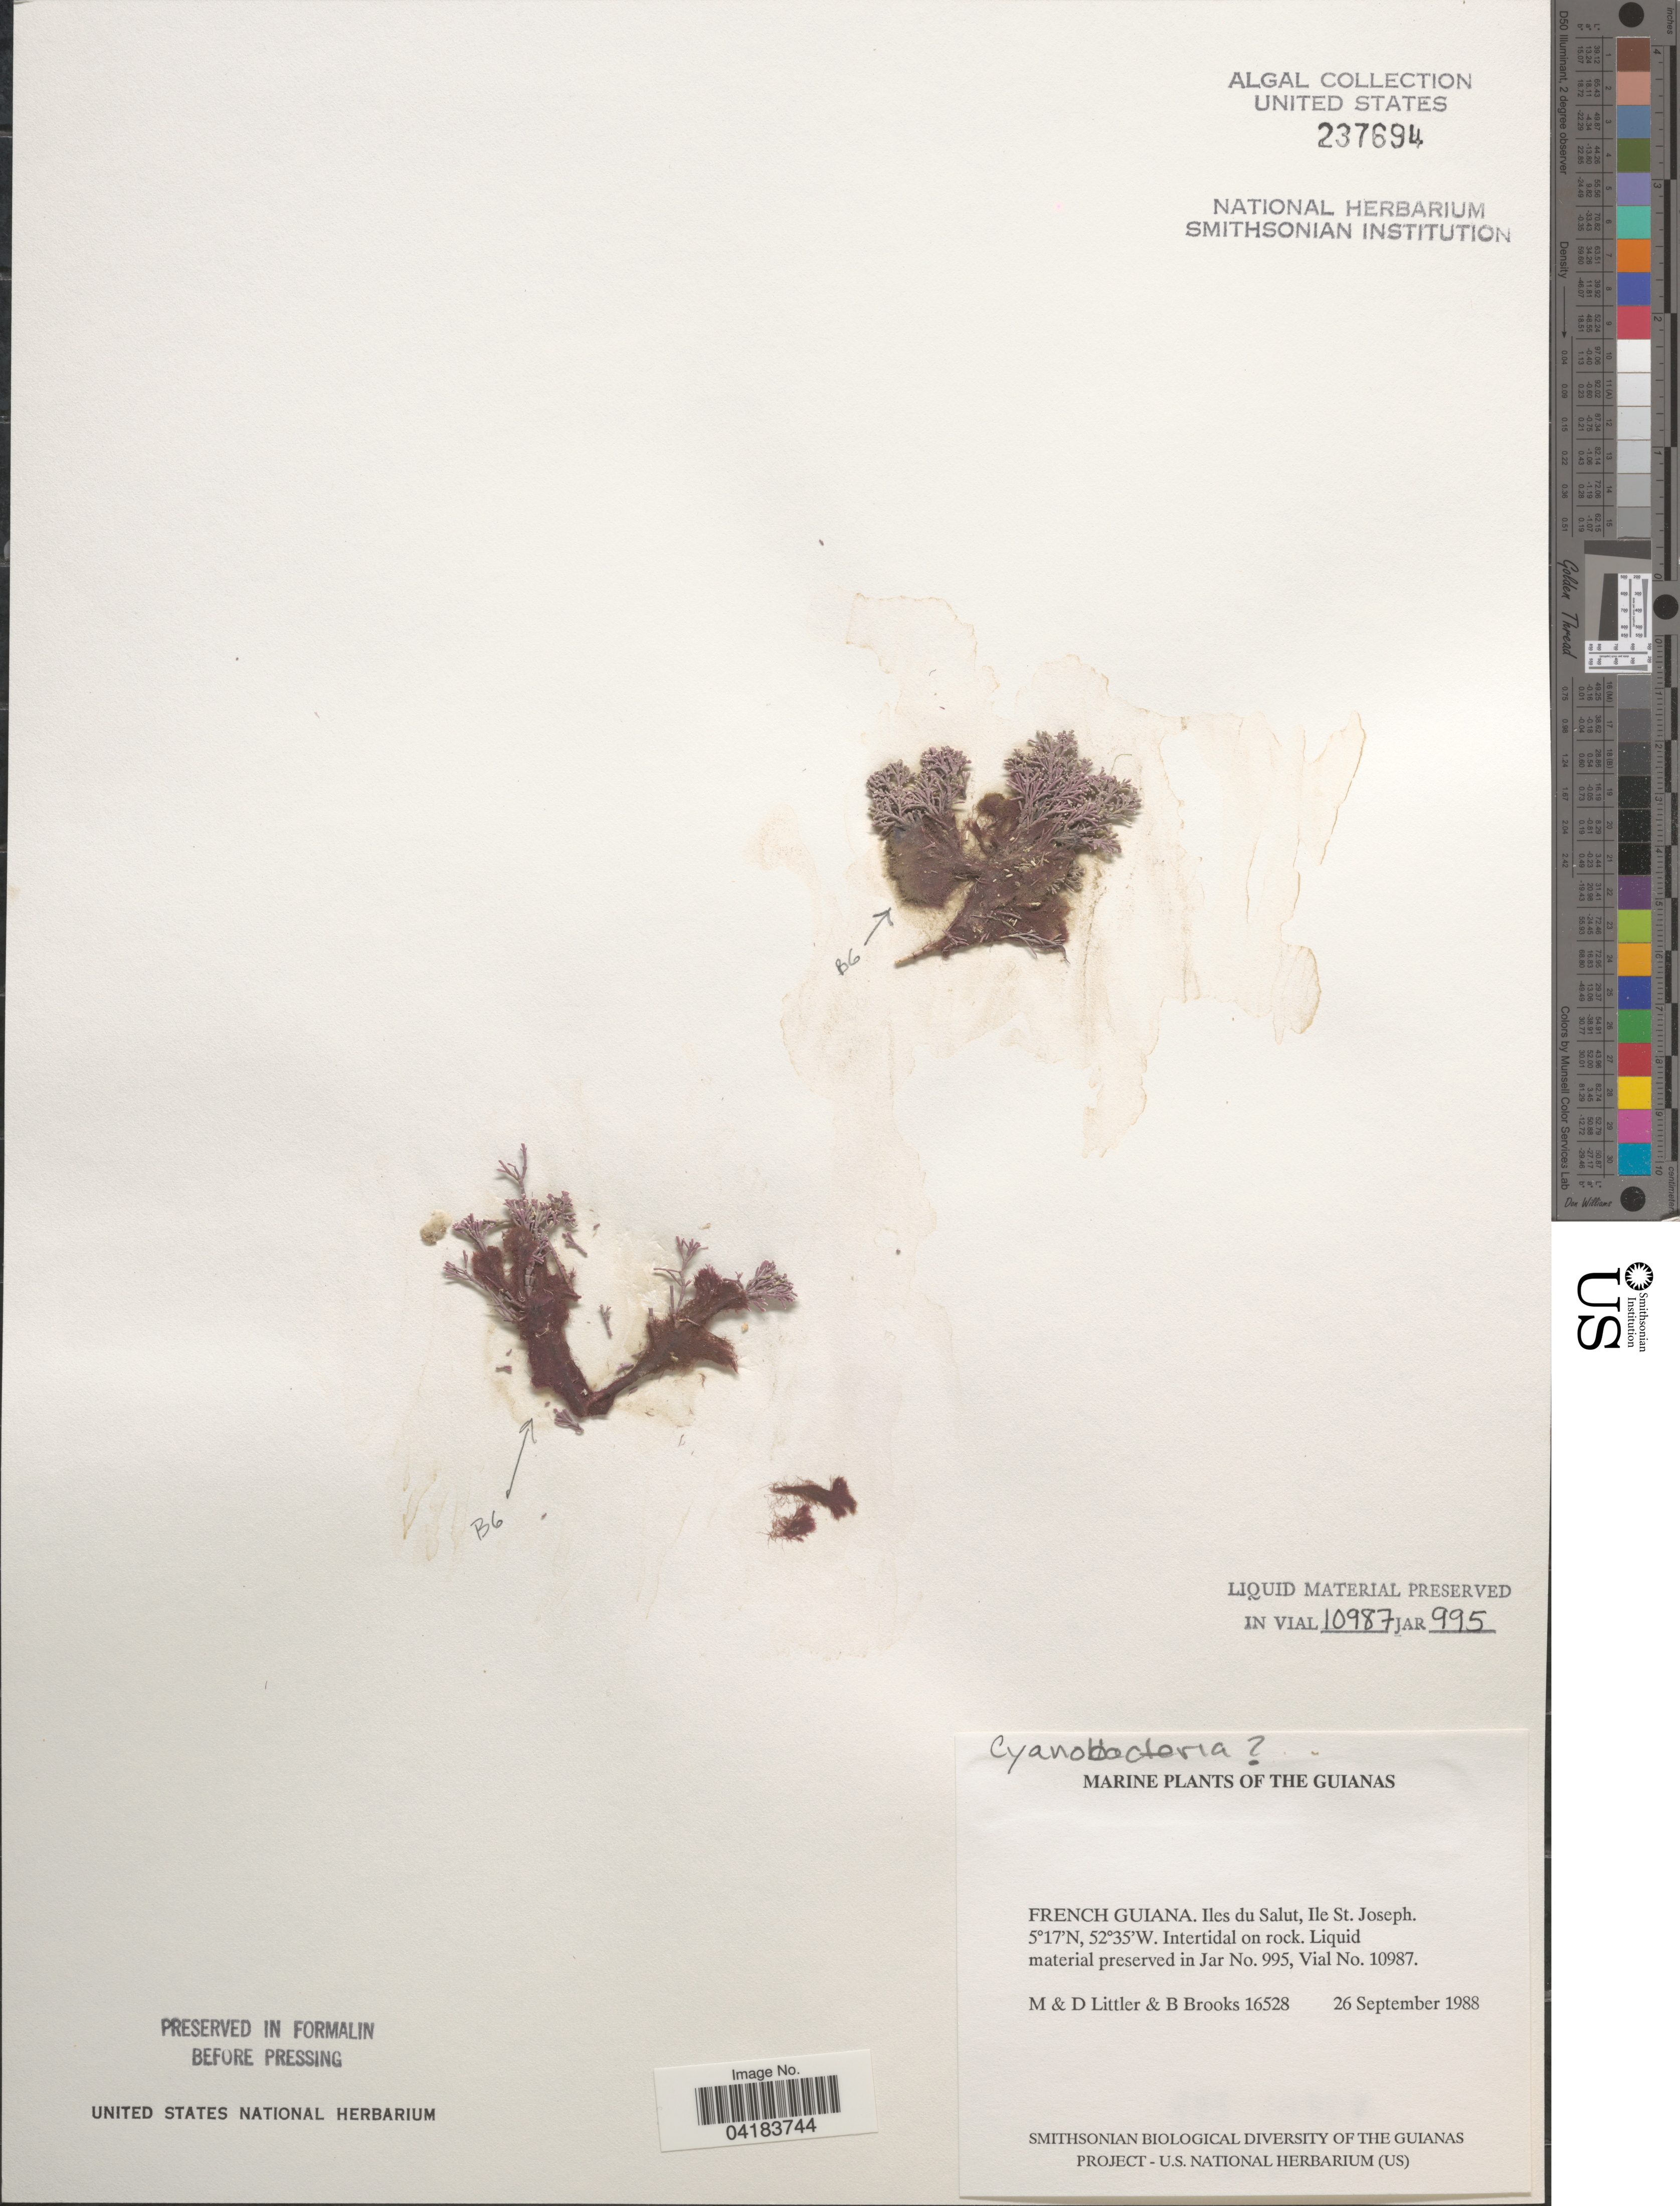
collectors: M. Littler, D. S. Littler & B. Brooks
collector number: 16528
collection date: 1988-09-26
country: French Guiana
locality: The Guianas. Iles du Salut, Ile St. Joseph.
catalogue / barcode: US 237694